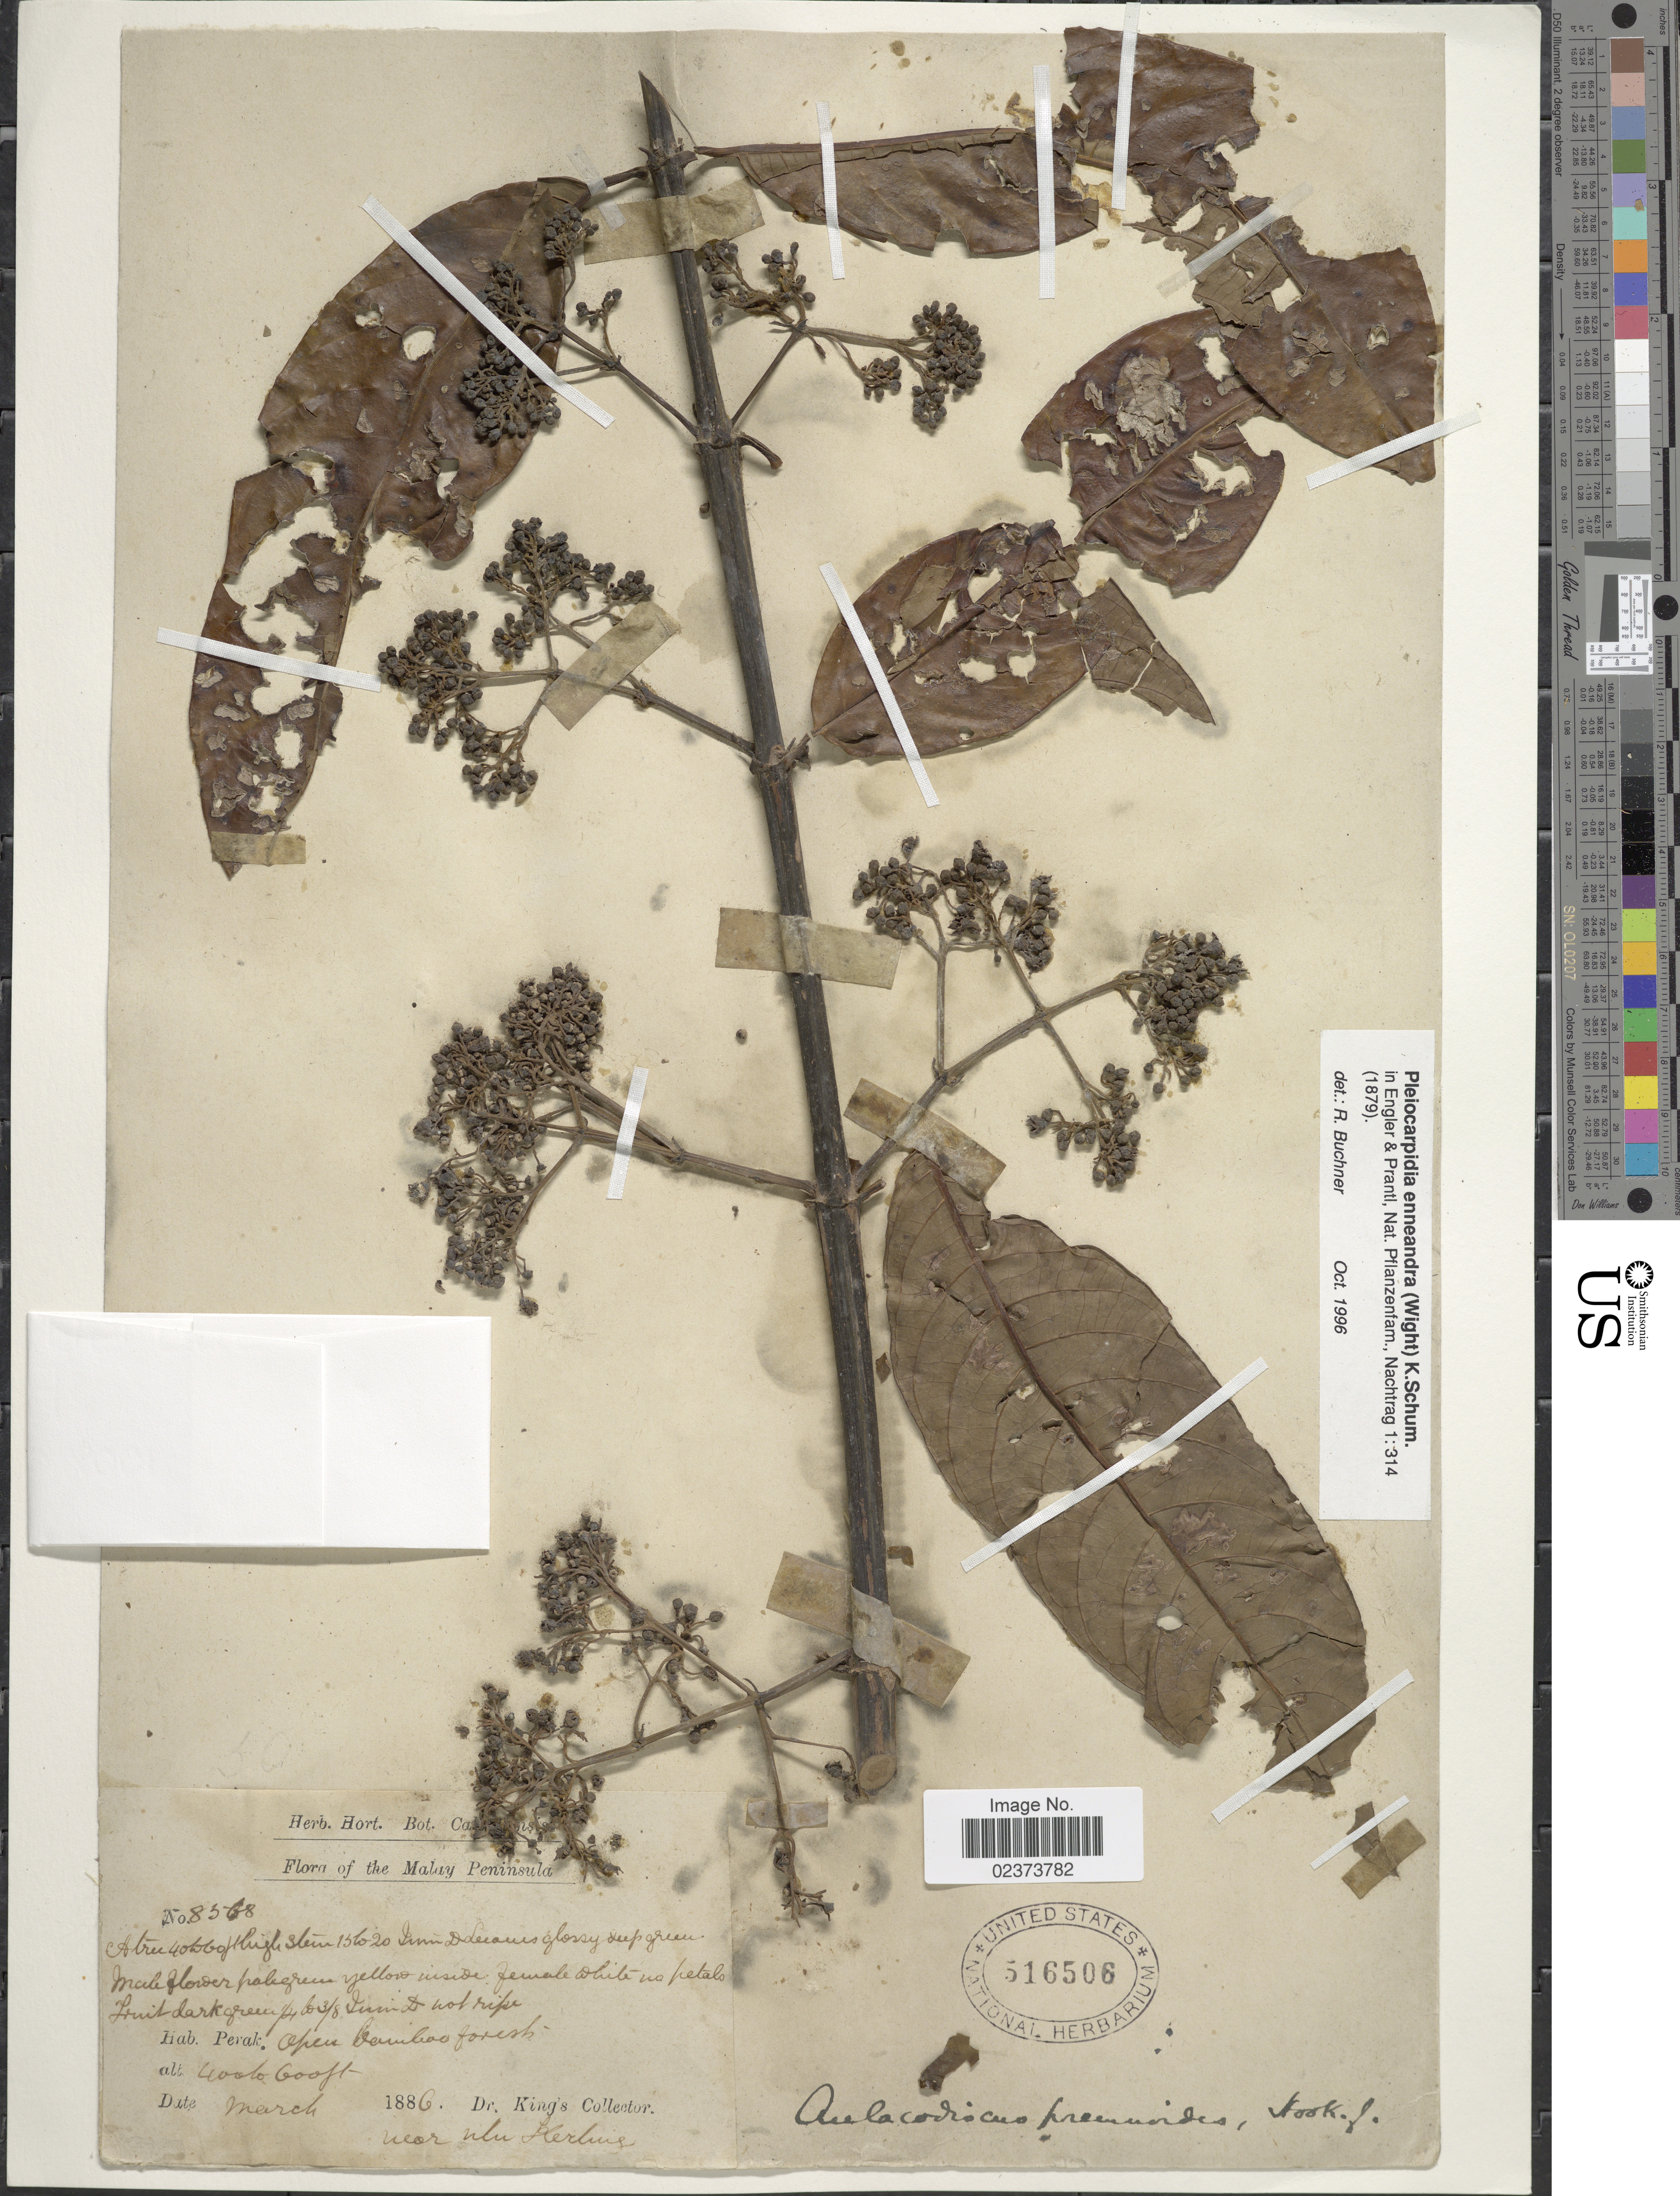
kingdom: Plantae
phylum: Tracheophyta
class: Magnoliopsida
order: Gentianales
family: Rubiaceae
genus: Pleiocarpidia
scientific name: Pleiocarpidia enneandra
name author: (Wight) K. Schum.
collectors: Dr. King's collector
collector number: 8568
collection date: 1886-03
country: Malaysia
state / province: Perak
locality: The Malay Peninsula, Perak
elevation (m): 122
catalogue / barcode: US 516506